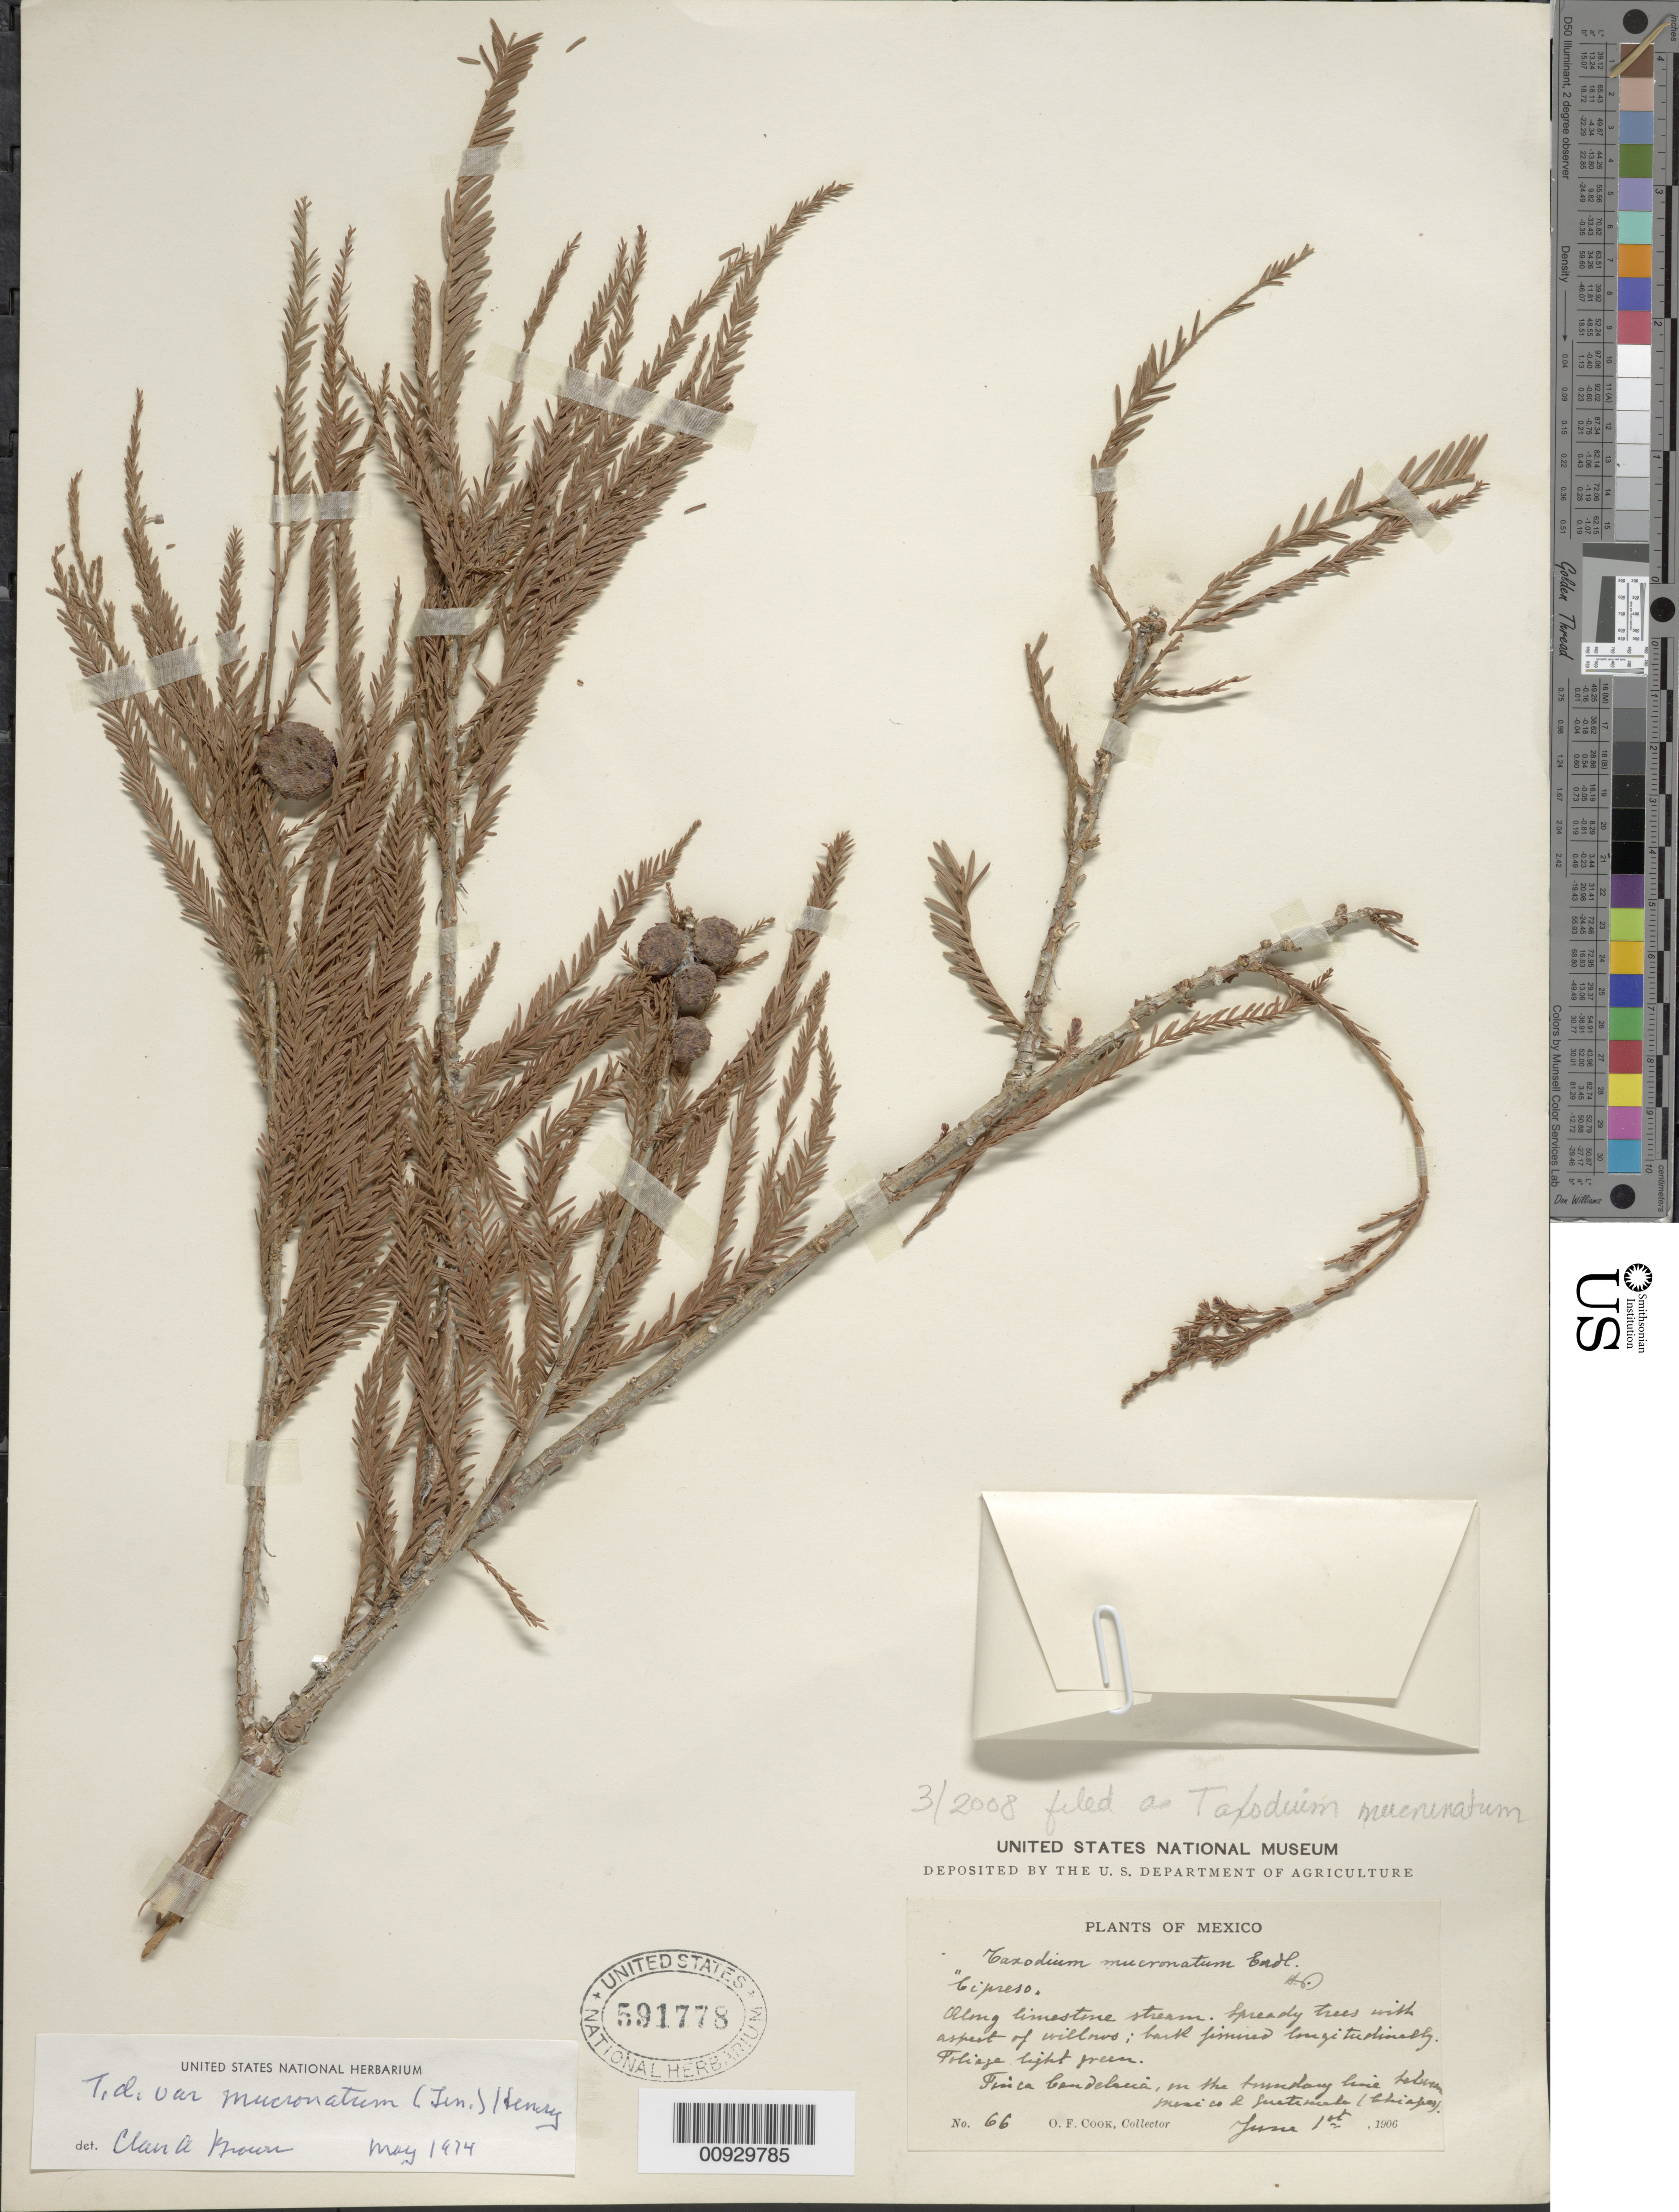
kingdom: Plantae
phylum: Tracheophyta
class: Pinopsida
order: Pinales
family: Cupressaceae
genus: Taxodium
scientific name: Taxodium mucronatum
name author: Ten.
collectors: O. F. Cook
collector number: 66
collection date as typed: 01 Jun 1906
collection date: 1906-06-01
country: Mexico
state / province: Chiapas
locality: Finca Candelaria, on the boundary line between Mexico and Guatemala (Chiapas).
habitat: Along limestone stream.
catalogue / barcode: US 591778